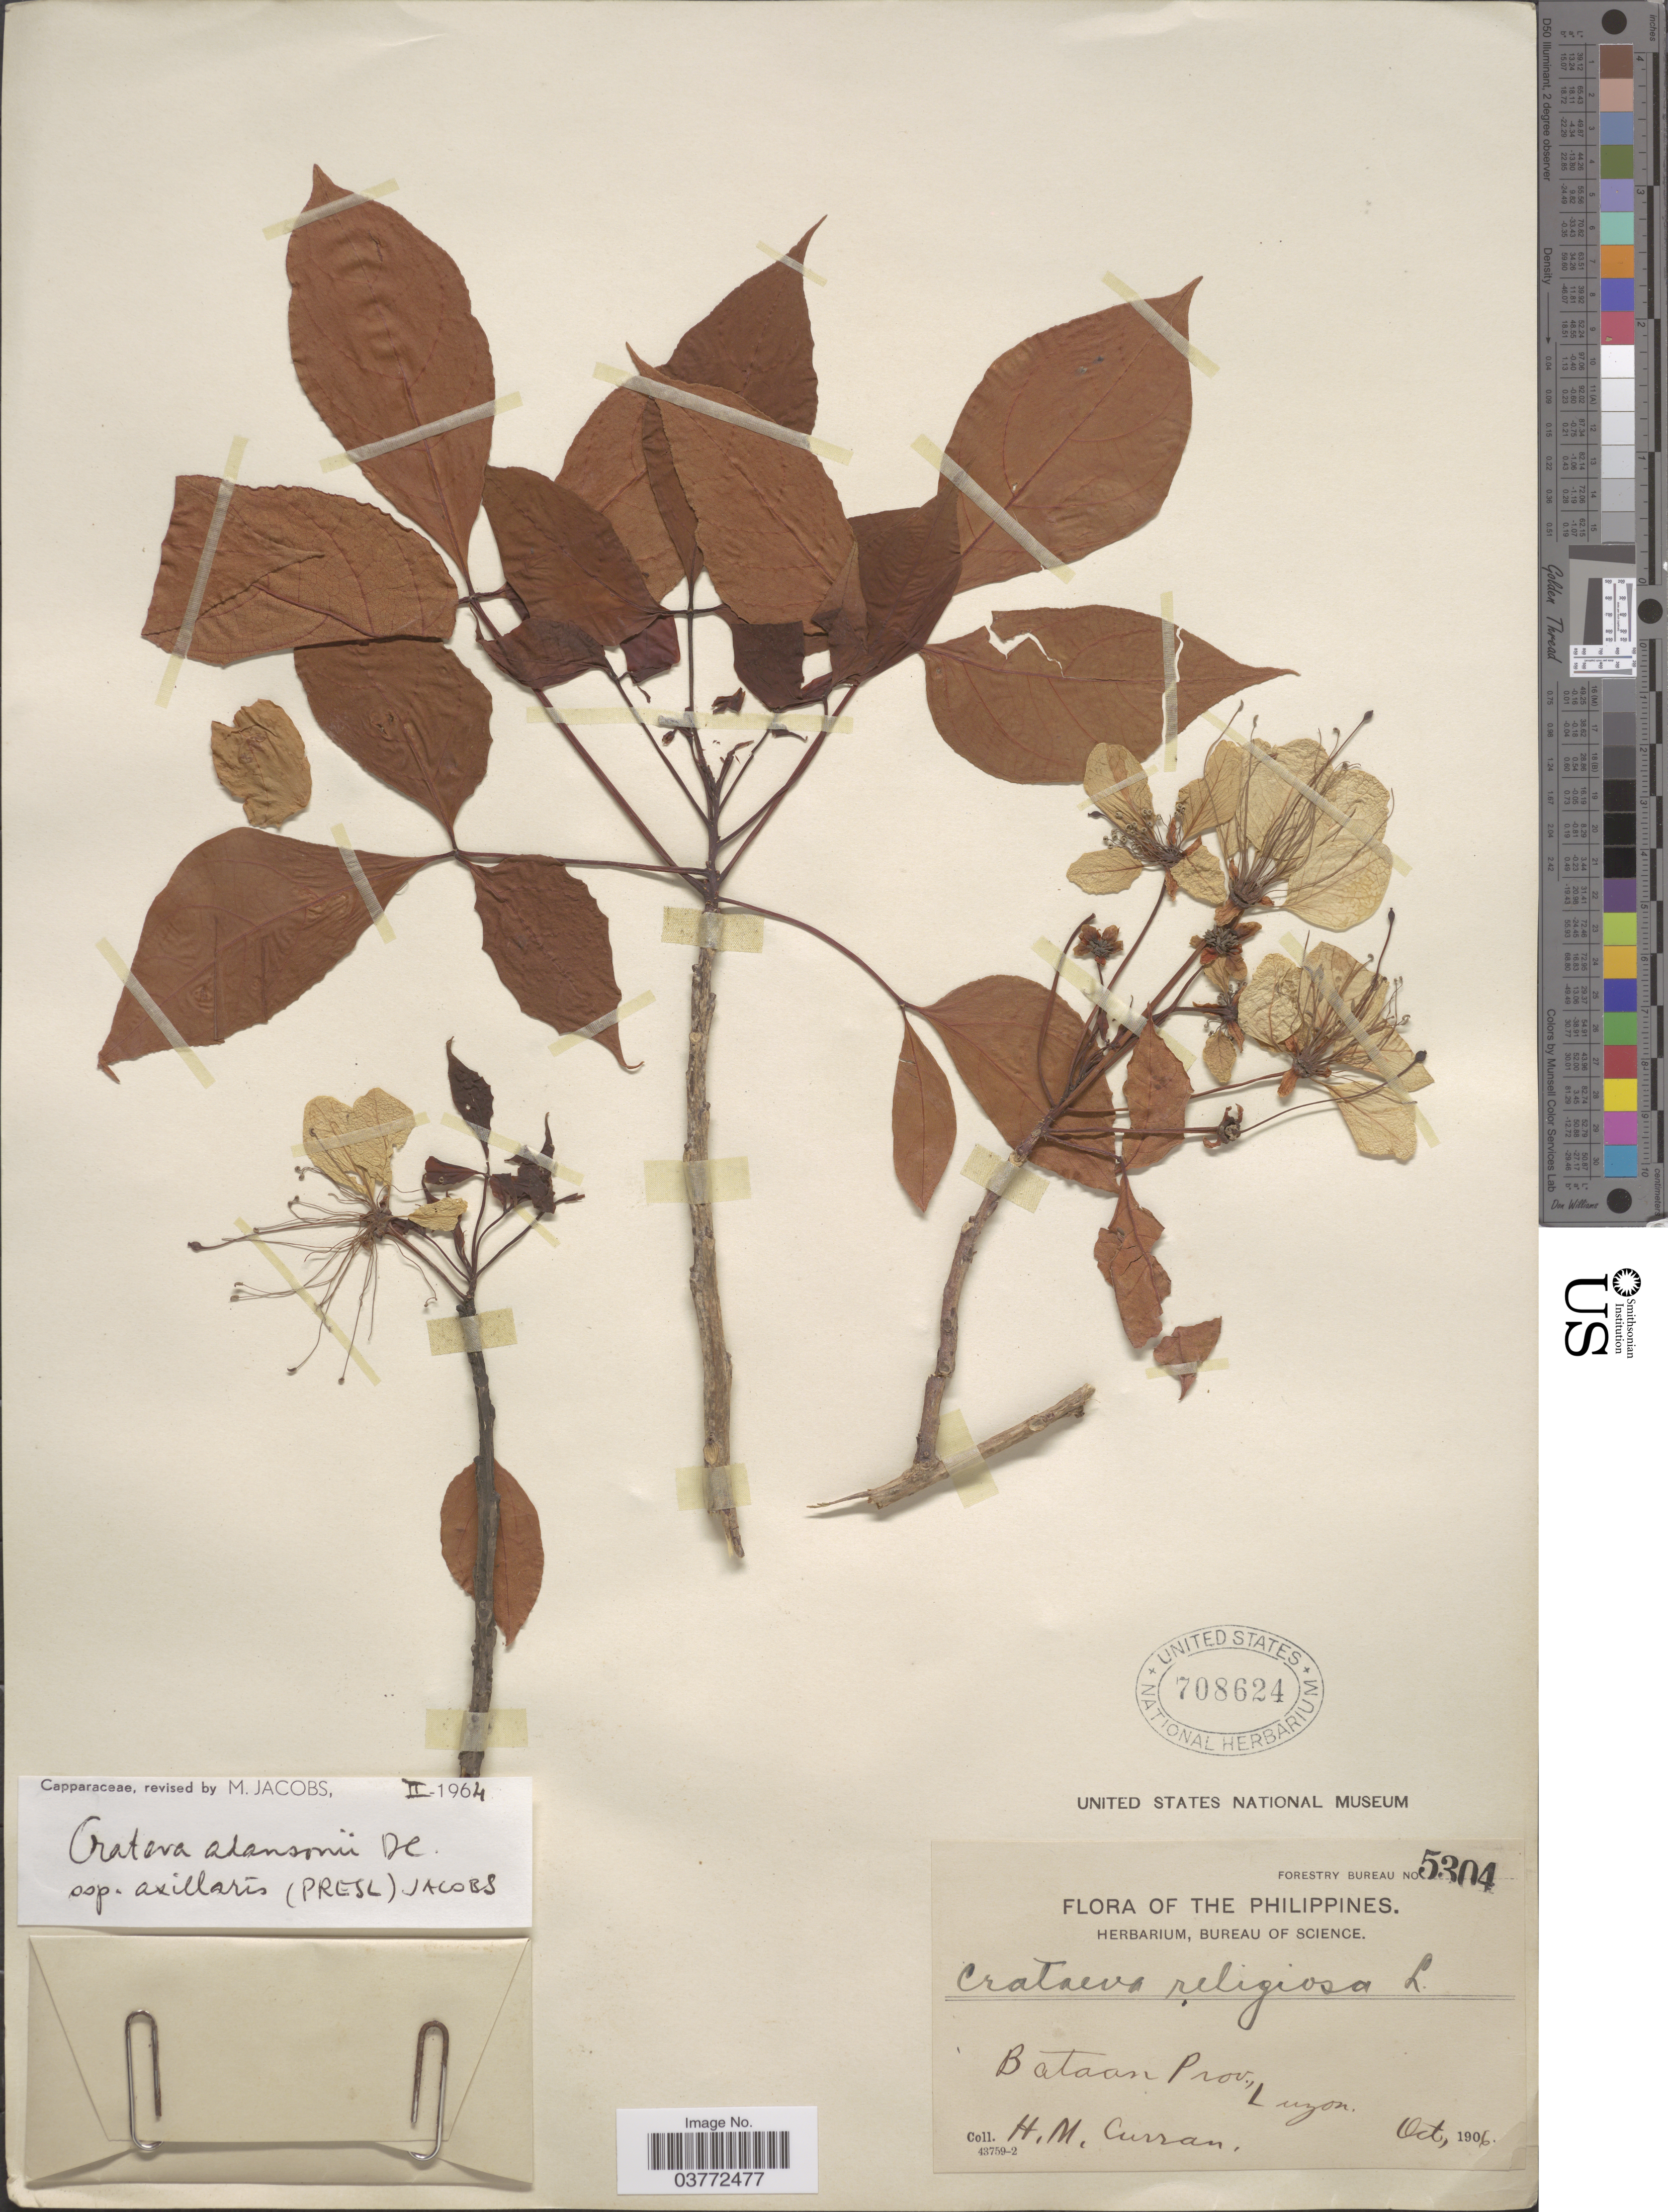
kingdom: Plantae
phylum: Tracheophyta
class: Magnoliopsida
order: Brassicales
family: Capparaceae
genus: Crateva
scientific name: Crateva adansonii subsp. axillaris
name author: (C. Presl) Jacobs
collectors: H. M. Curran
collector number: Forestry Bureau 5304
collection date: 1906-10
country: Philippines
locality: Bataan, Prov. Luzon.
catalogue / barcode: US 708624